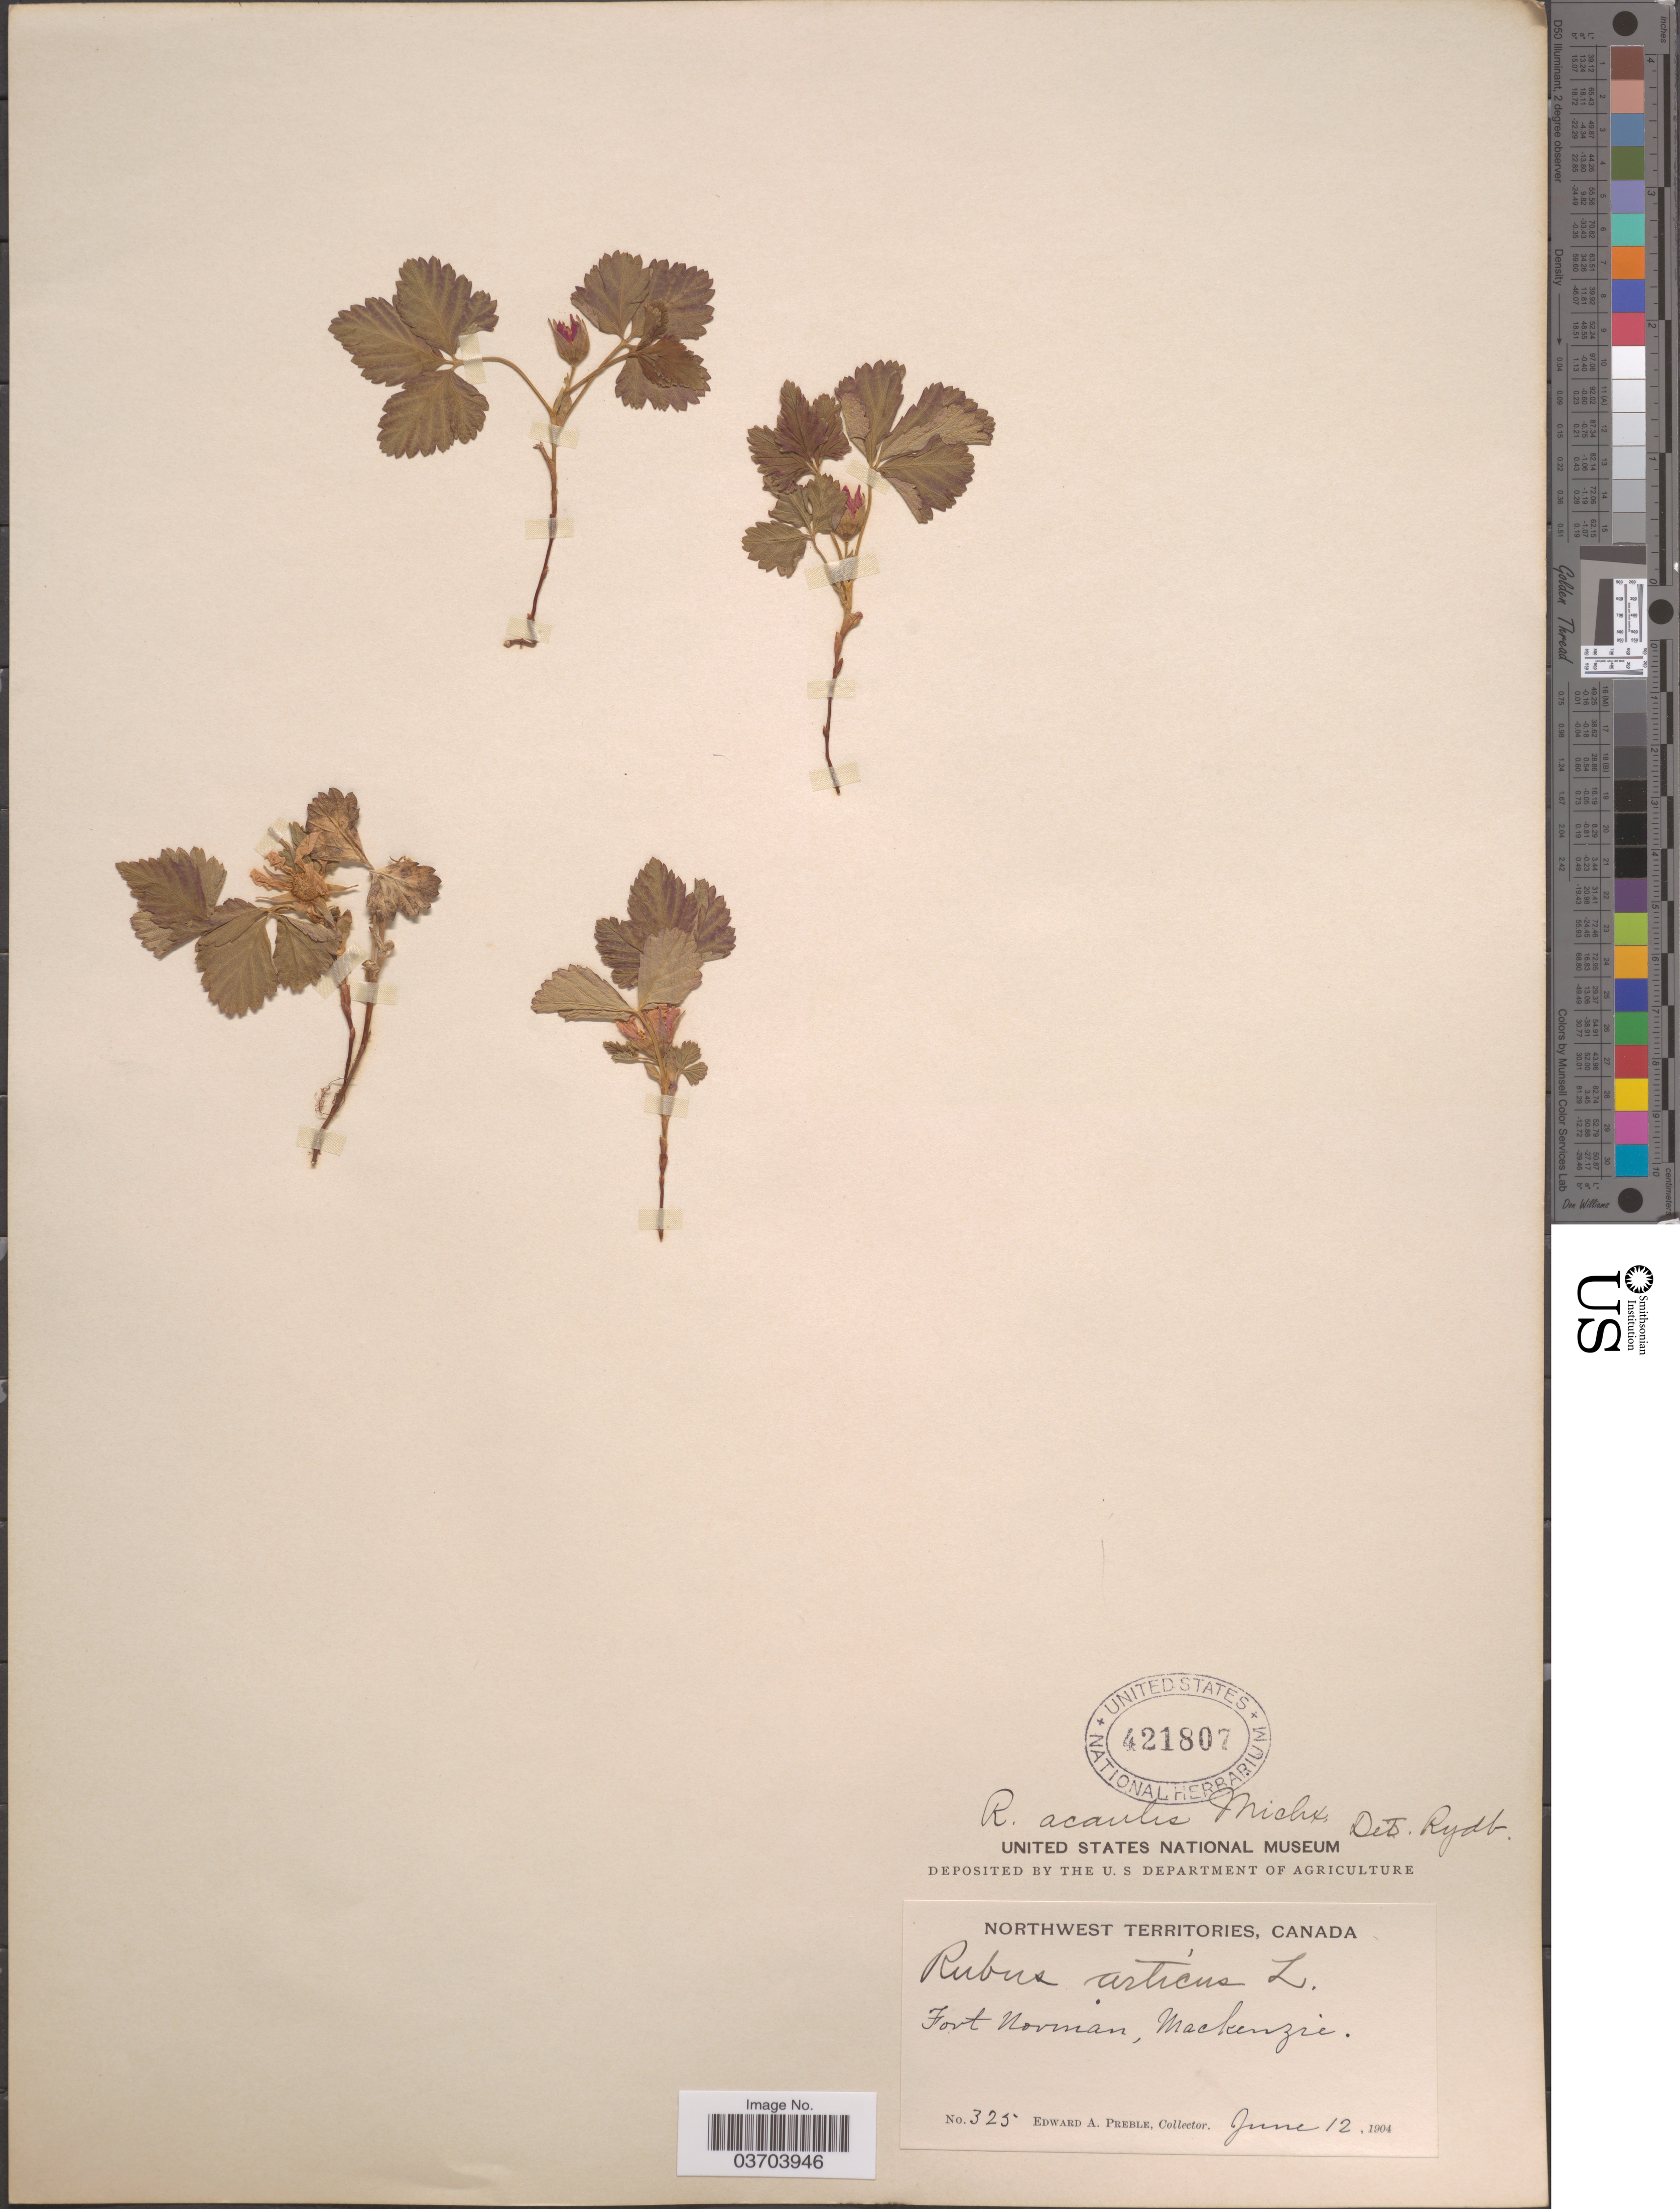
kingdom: Plantae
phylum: Tracheophyta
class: Magnoliopsida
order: Rosales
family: Rosaceae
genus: Rubus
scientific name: Rubus acaulis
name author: Michx.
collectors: E. Preble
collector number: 325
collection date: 1904-06-12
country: Canada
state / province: Northwest Territories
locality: Fort Norman, Mackenzie.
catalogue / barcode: US 421807